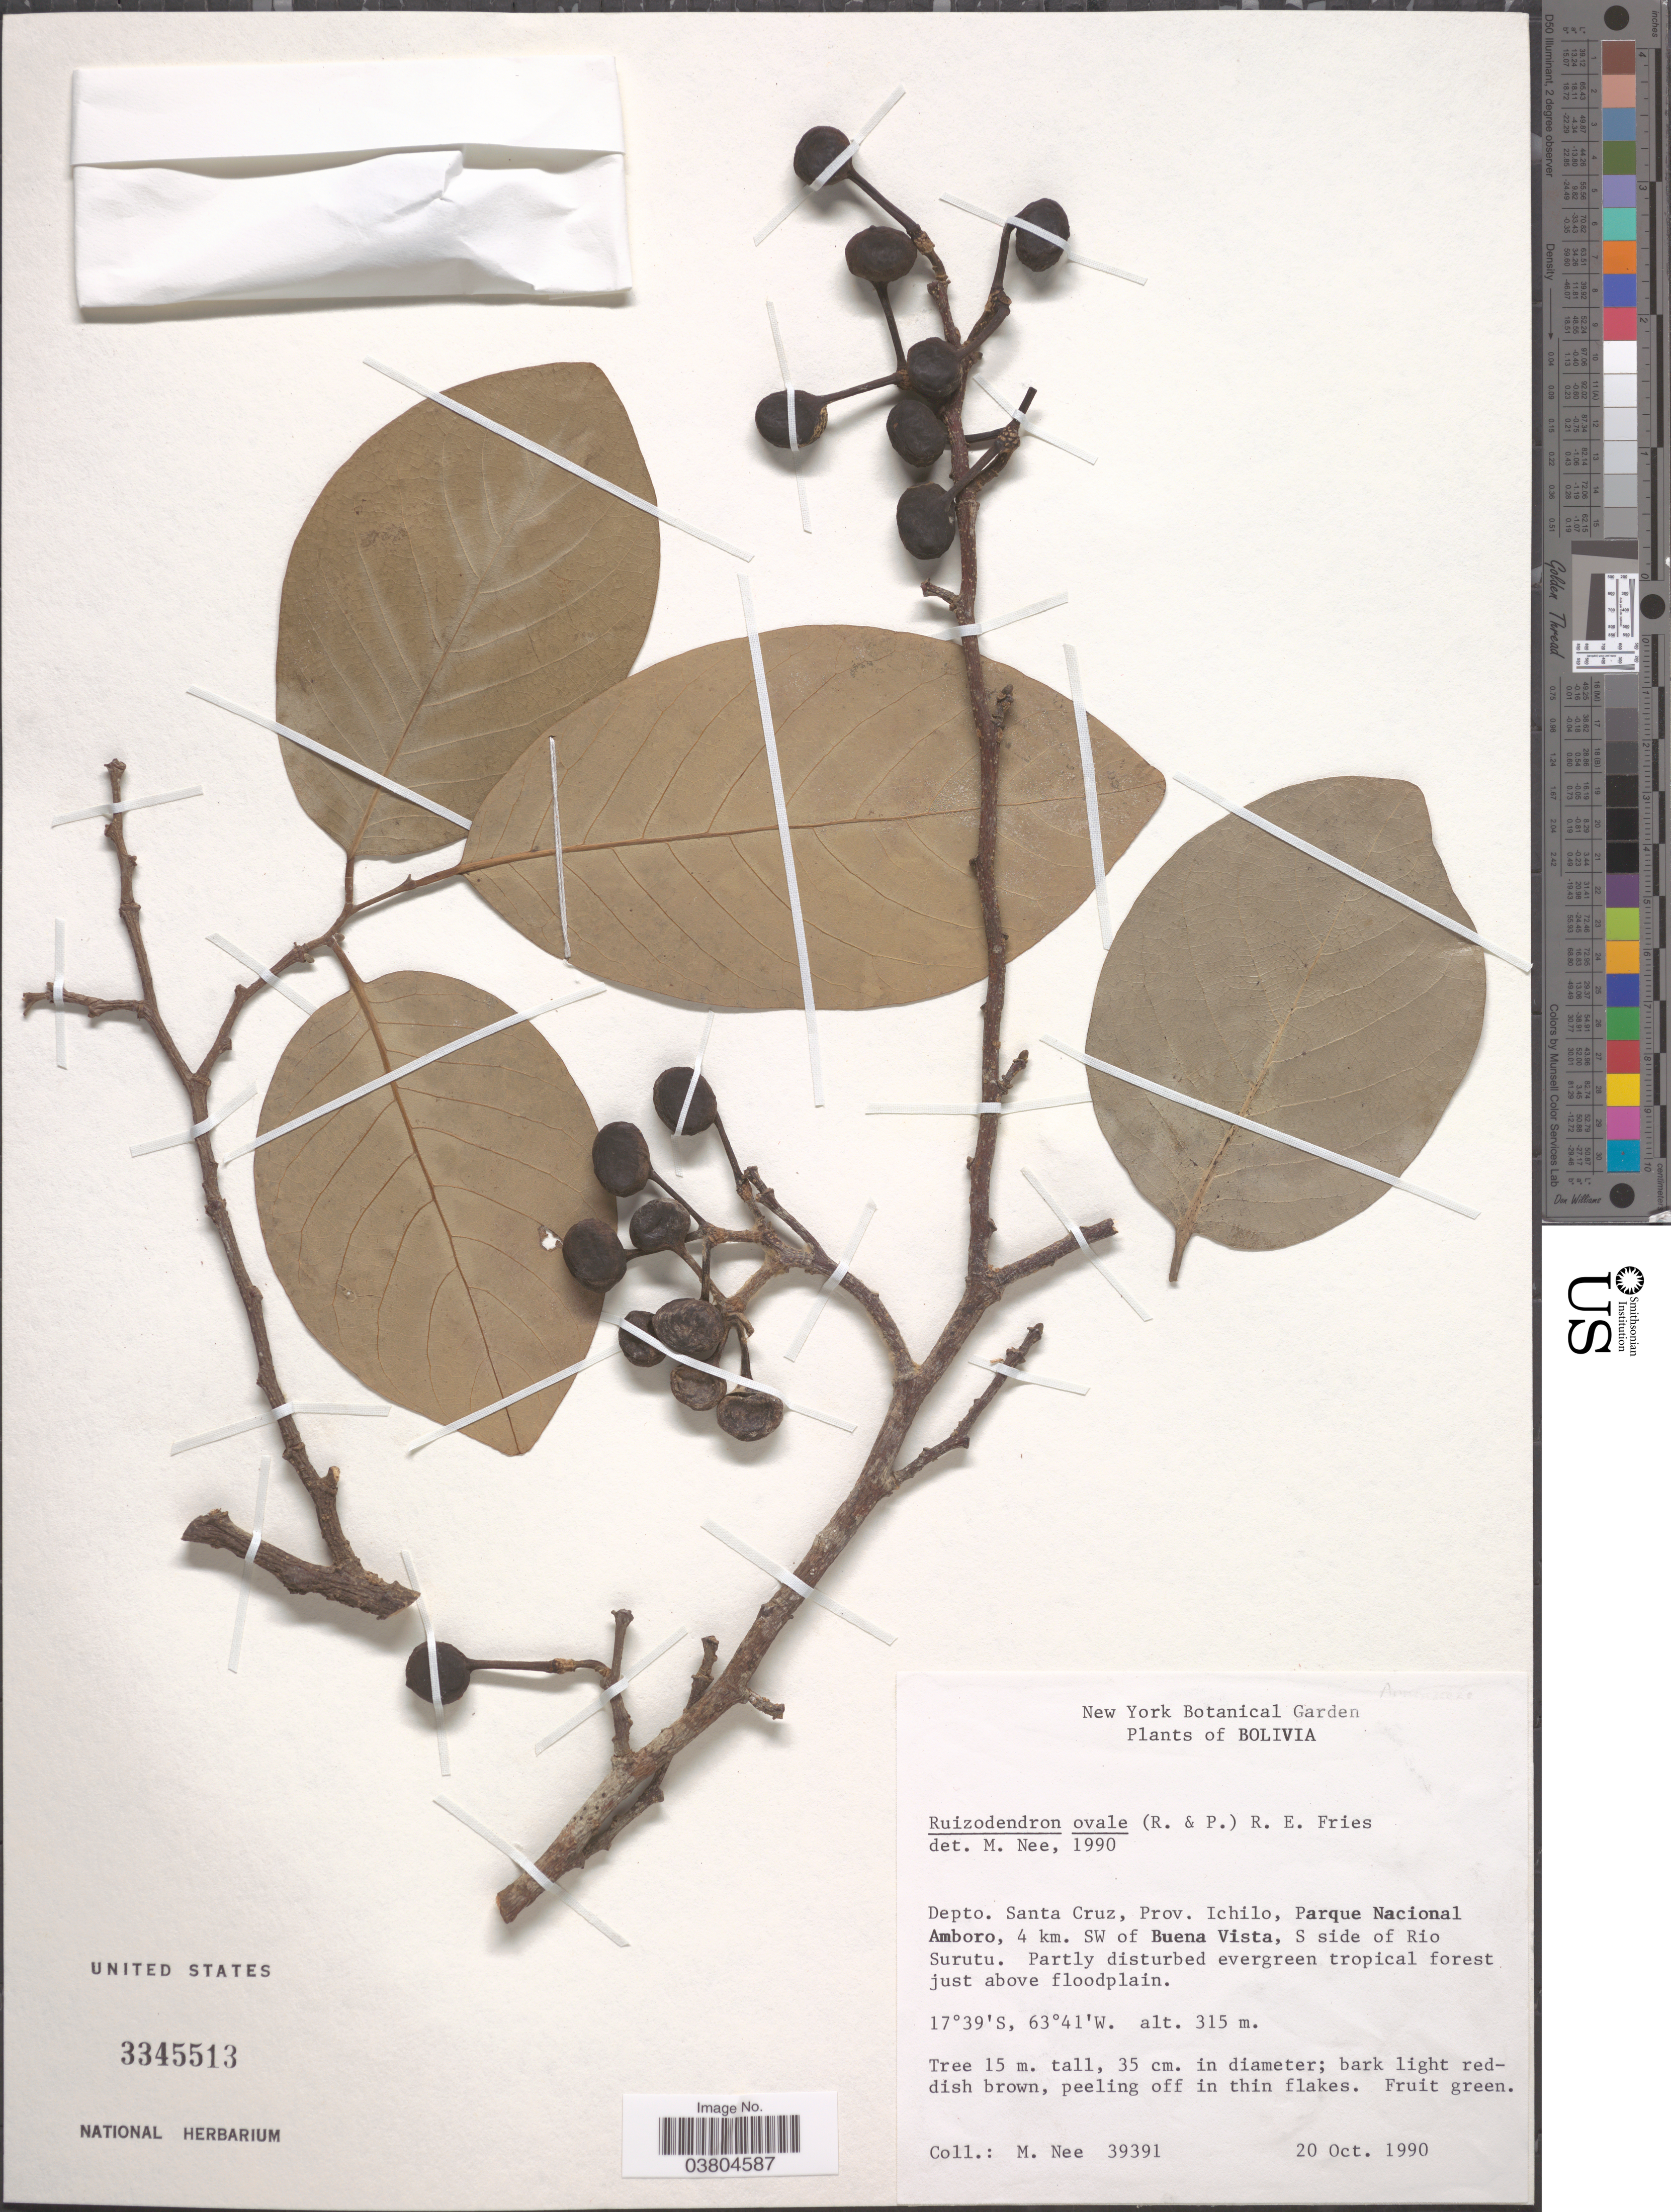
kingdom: Plantae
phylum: Tracheophyta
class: Magnoliopsida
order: Magnoliales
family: Annonaceae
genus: Ruizodendron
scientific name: Ruizodendron ovale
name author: (Ruiz & Pav.) R.E. Fr.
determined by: Nee, M.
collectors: M. Nee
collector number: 39391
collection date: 1990-10-20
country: Bolivia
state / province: Santa Cruz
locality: Depto. Santa Cruz, Prov. Ichilo, Parque Nacional Amboro, 4 km. SW of Buena Vista, S side of Rio Surutu.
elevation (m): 315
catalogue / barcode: US 3345513